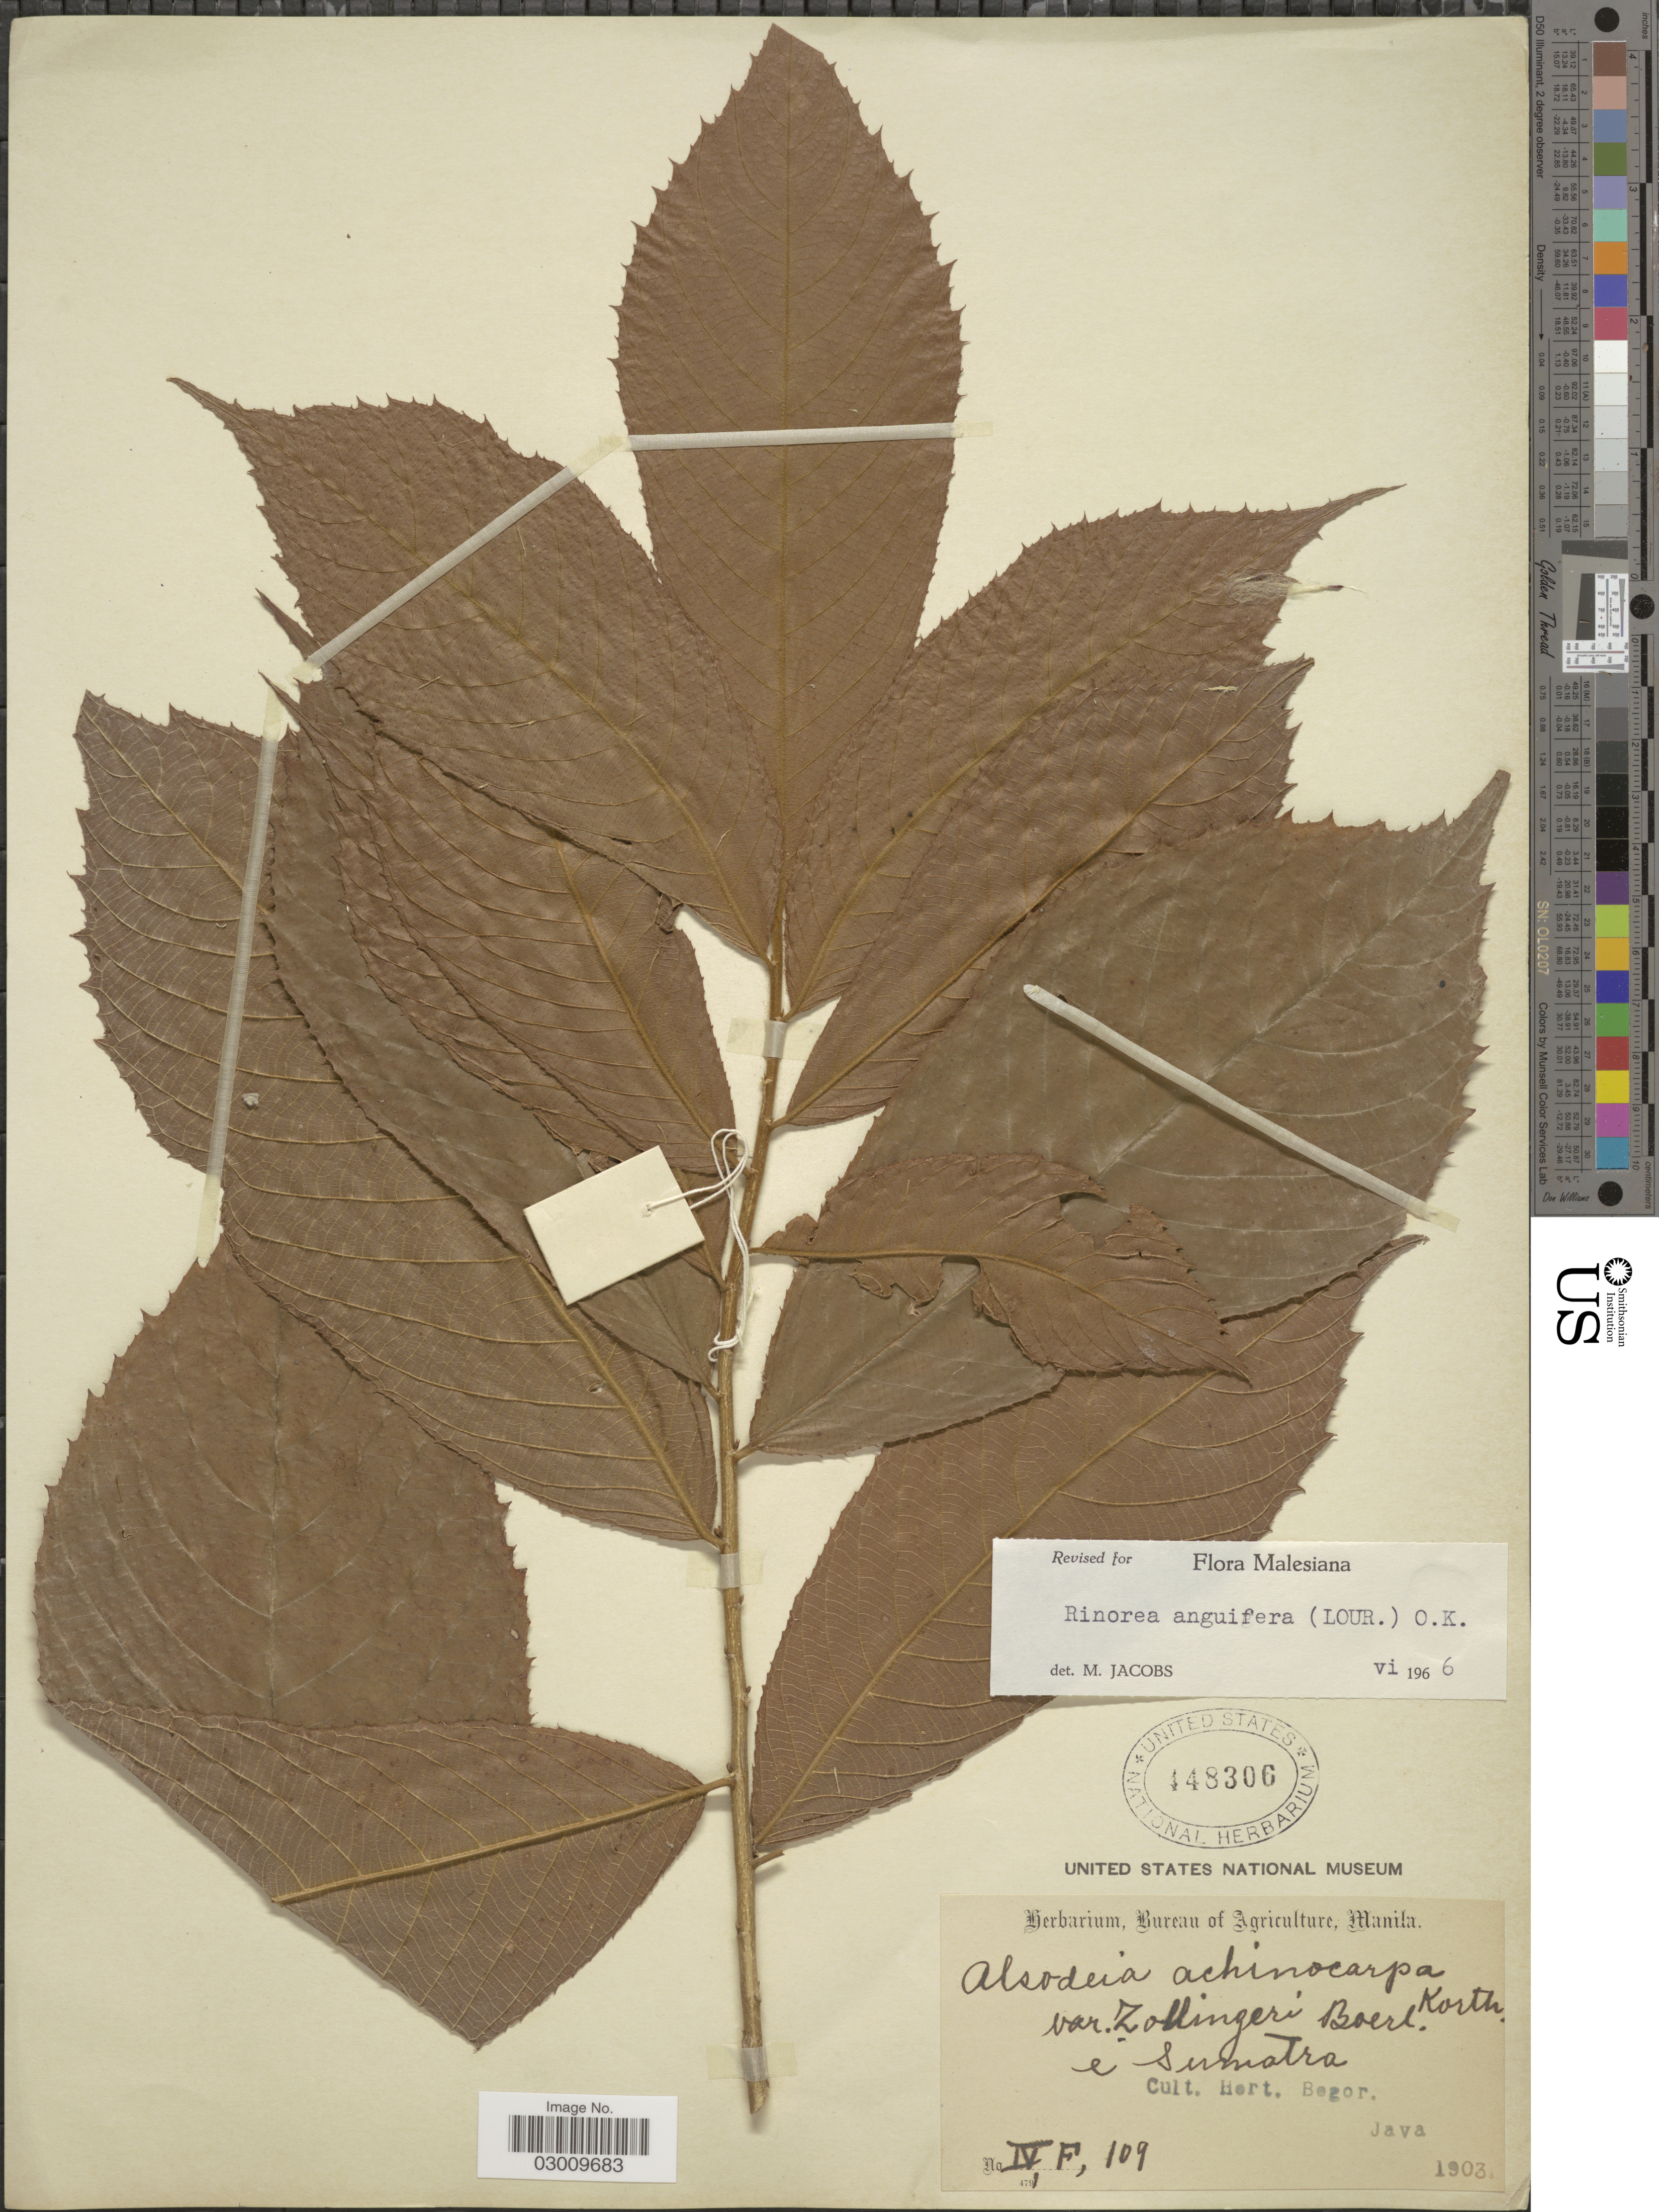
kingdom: Plantae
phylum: Tracheophyta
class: Magnoliopsida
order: Malpighiales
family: Violaceae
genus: Rinorea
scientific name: Rinorea anguifera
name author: Kuntze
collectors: Ex herb. Bureau of Agriculture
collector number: IV,F,109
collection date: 1903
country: Indonesia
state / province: Java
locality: Hort. Bogor.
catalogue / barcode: US 448306